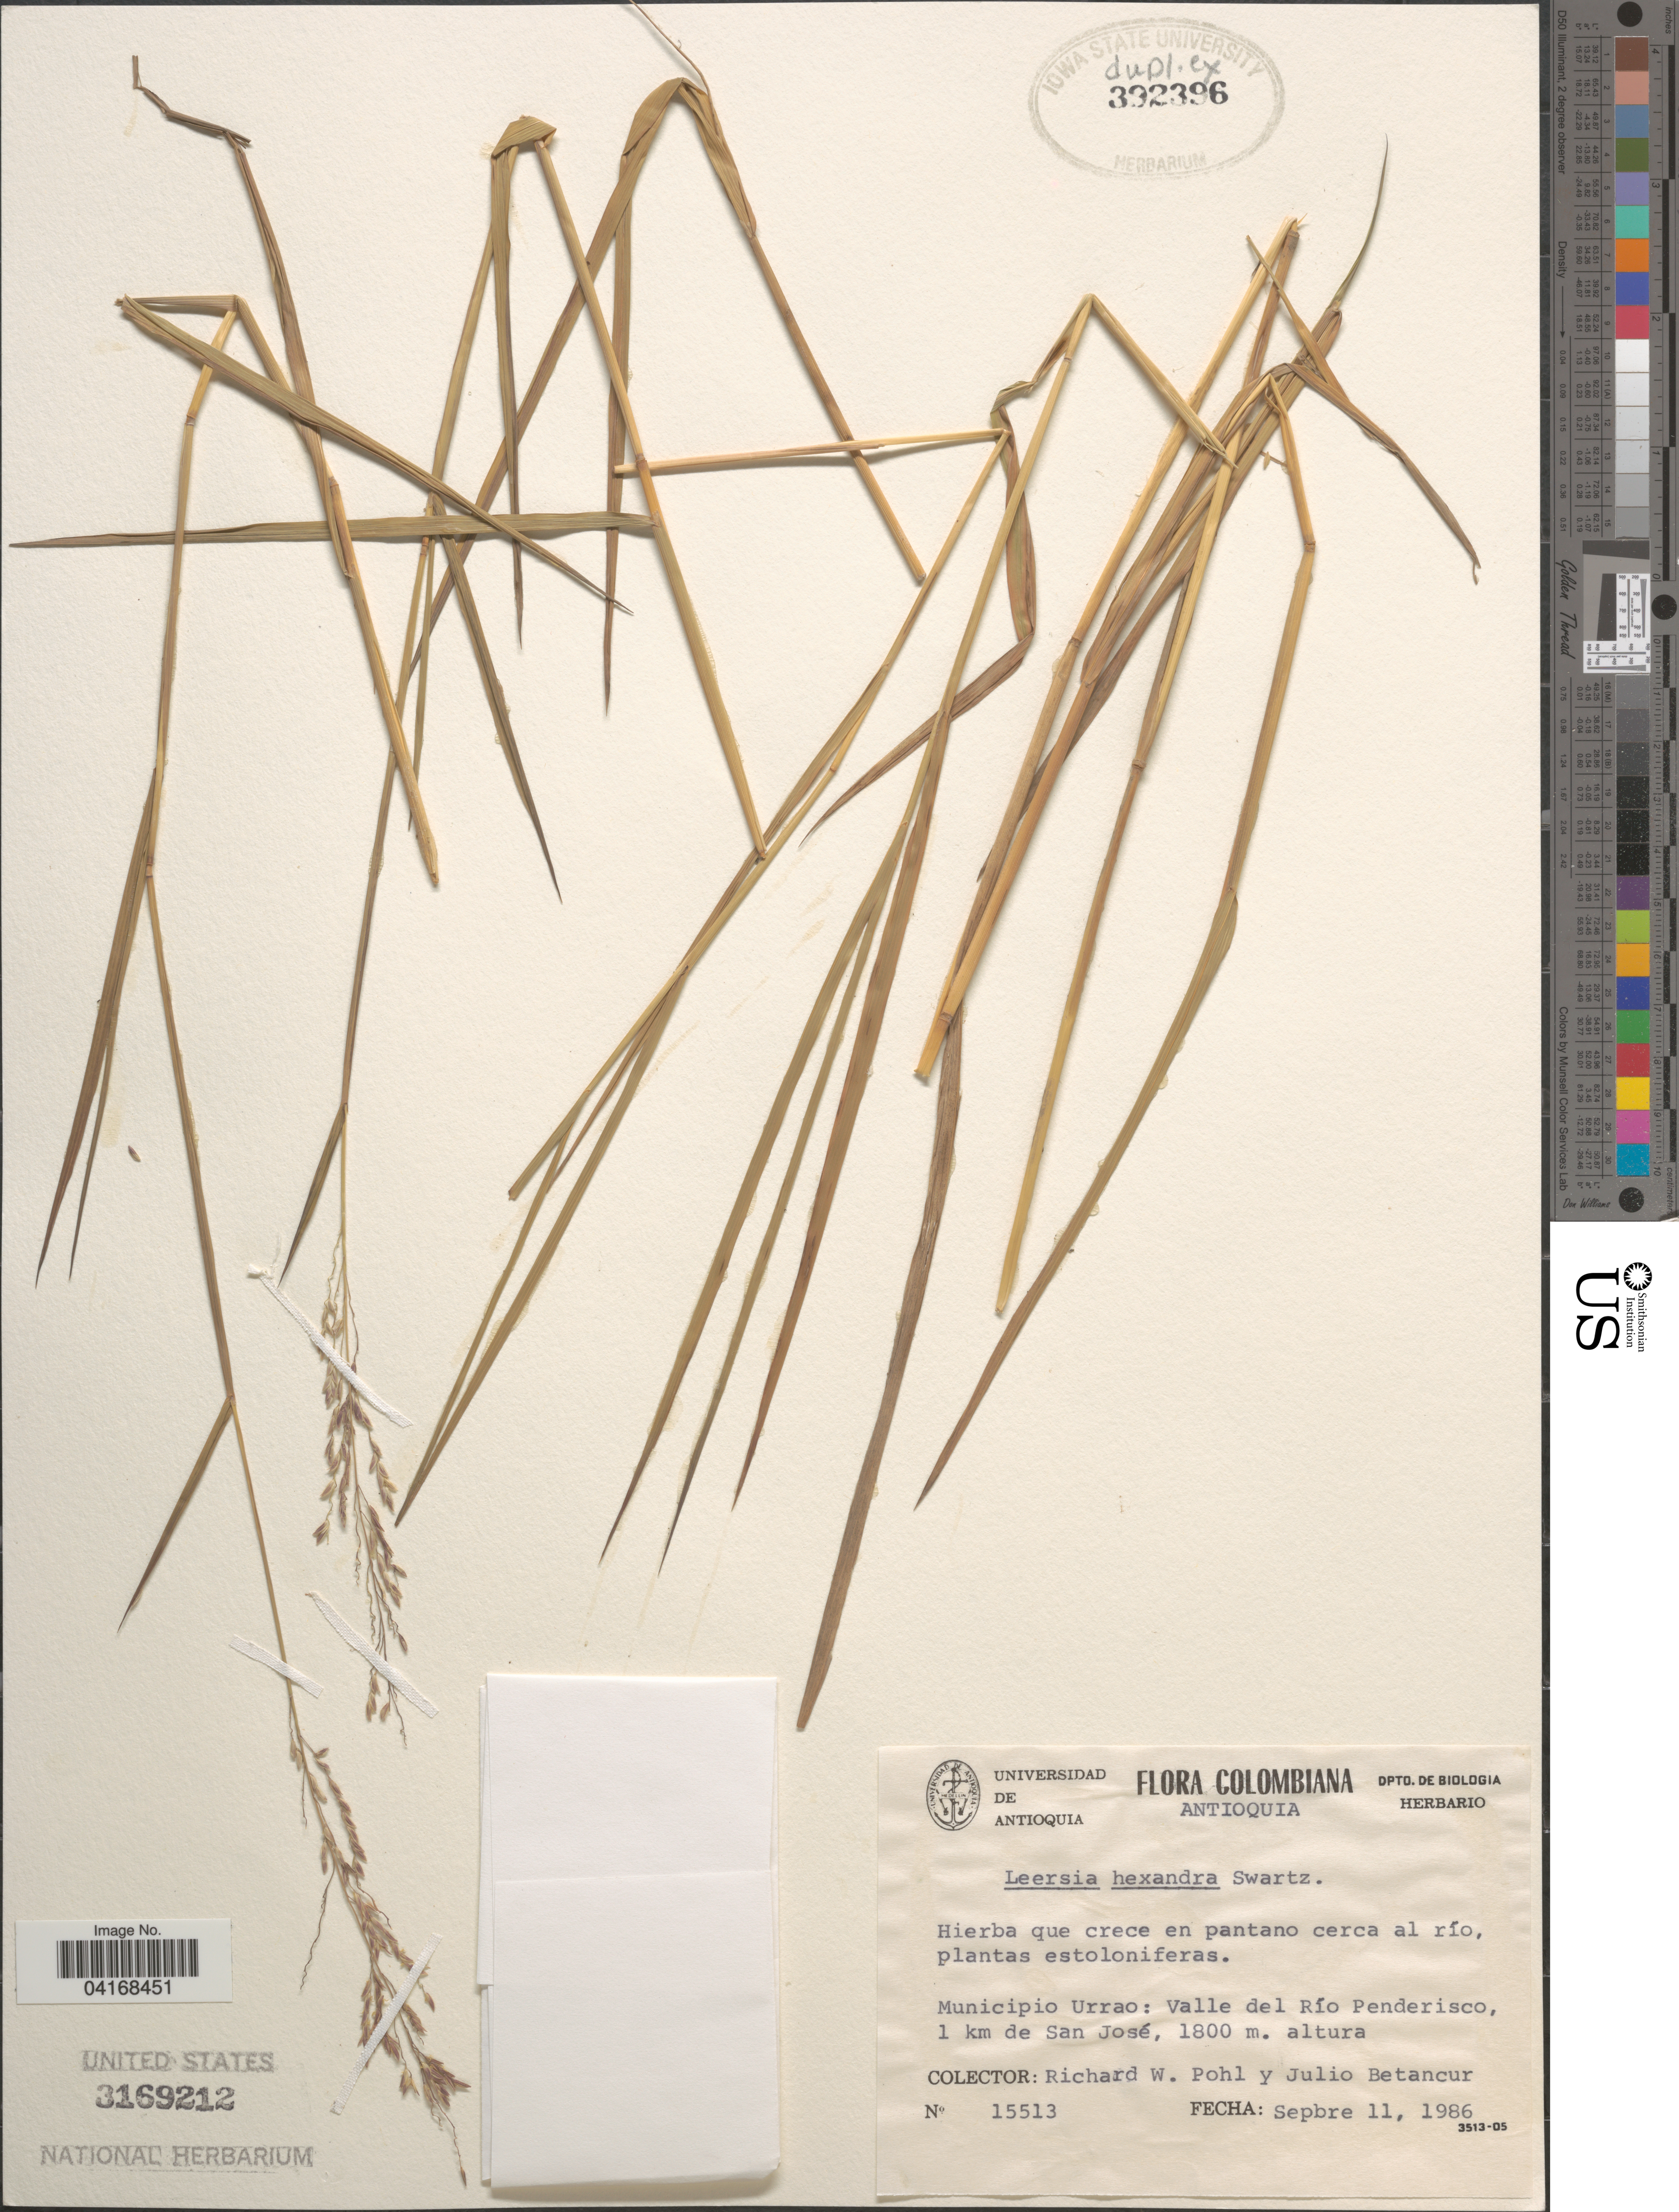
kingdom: Plantae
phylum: Tracheophyta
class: Liliopsida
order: Poales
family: Poaceae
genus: Leersia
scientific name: Leersia hexandra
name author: Sw.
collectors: R. W. Pohl & J. Betancur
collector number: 15513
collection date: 1986-09-11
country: Colombia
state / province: Antioquia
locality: Municipio Urrao: Valle del Río Penderisco, 1 km de San José.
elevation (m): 1800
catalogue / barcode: US 3169212